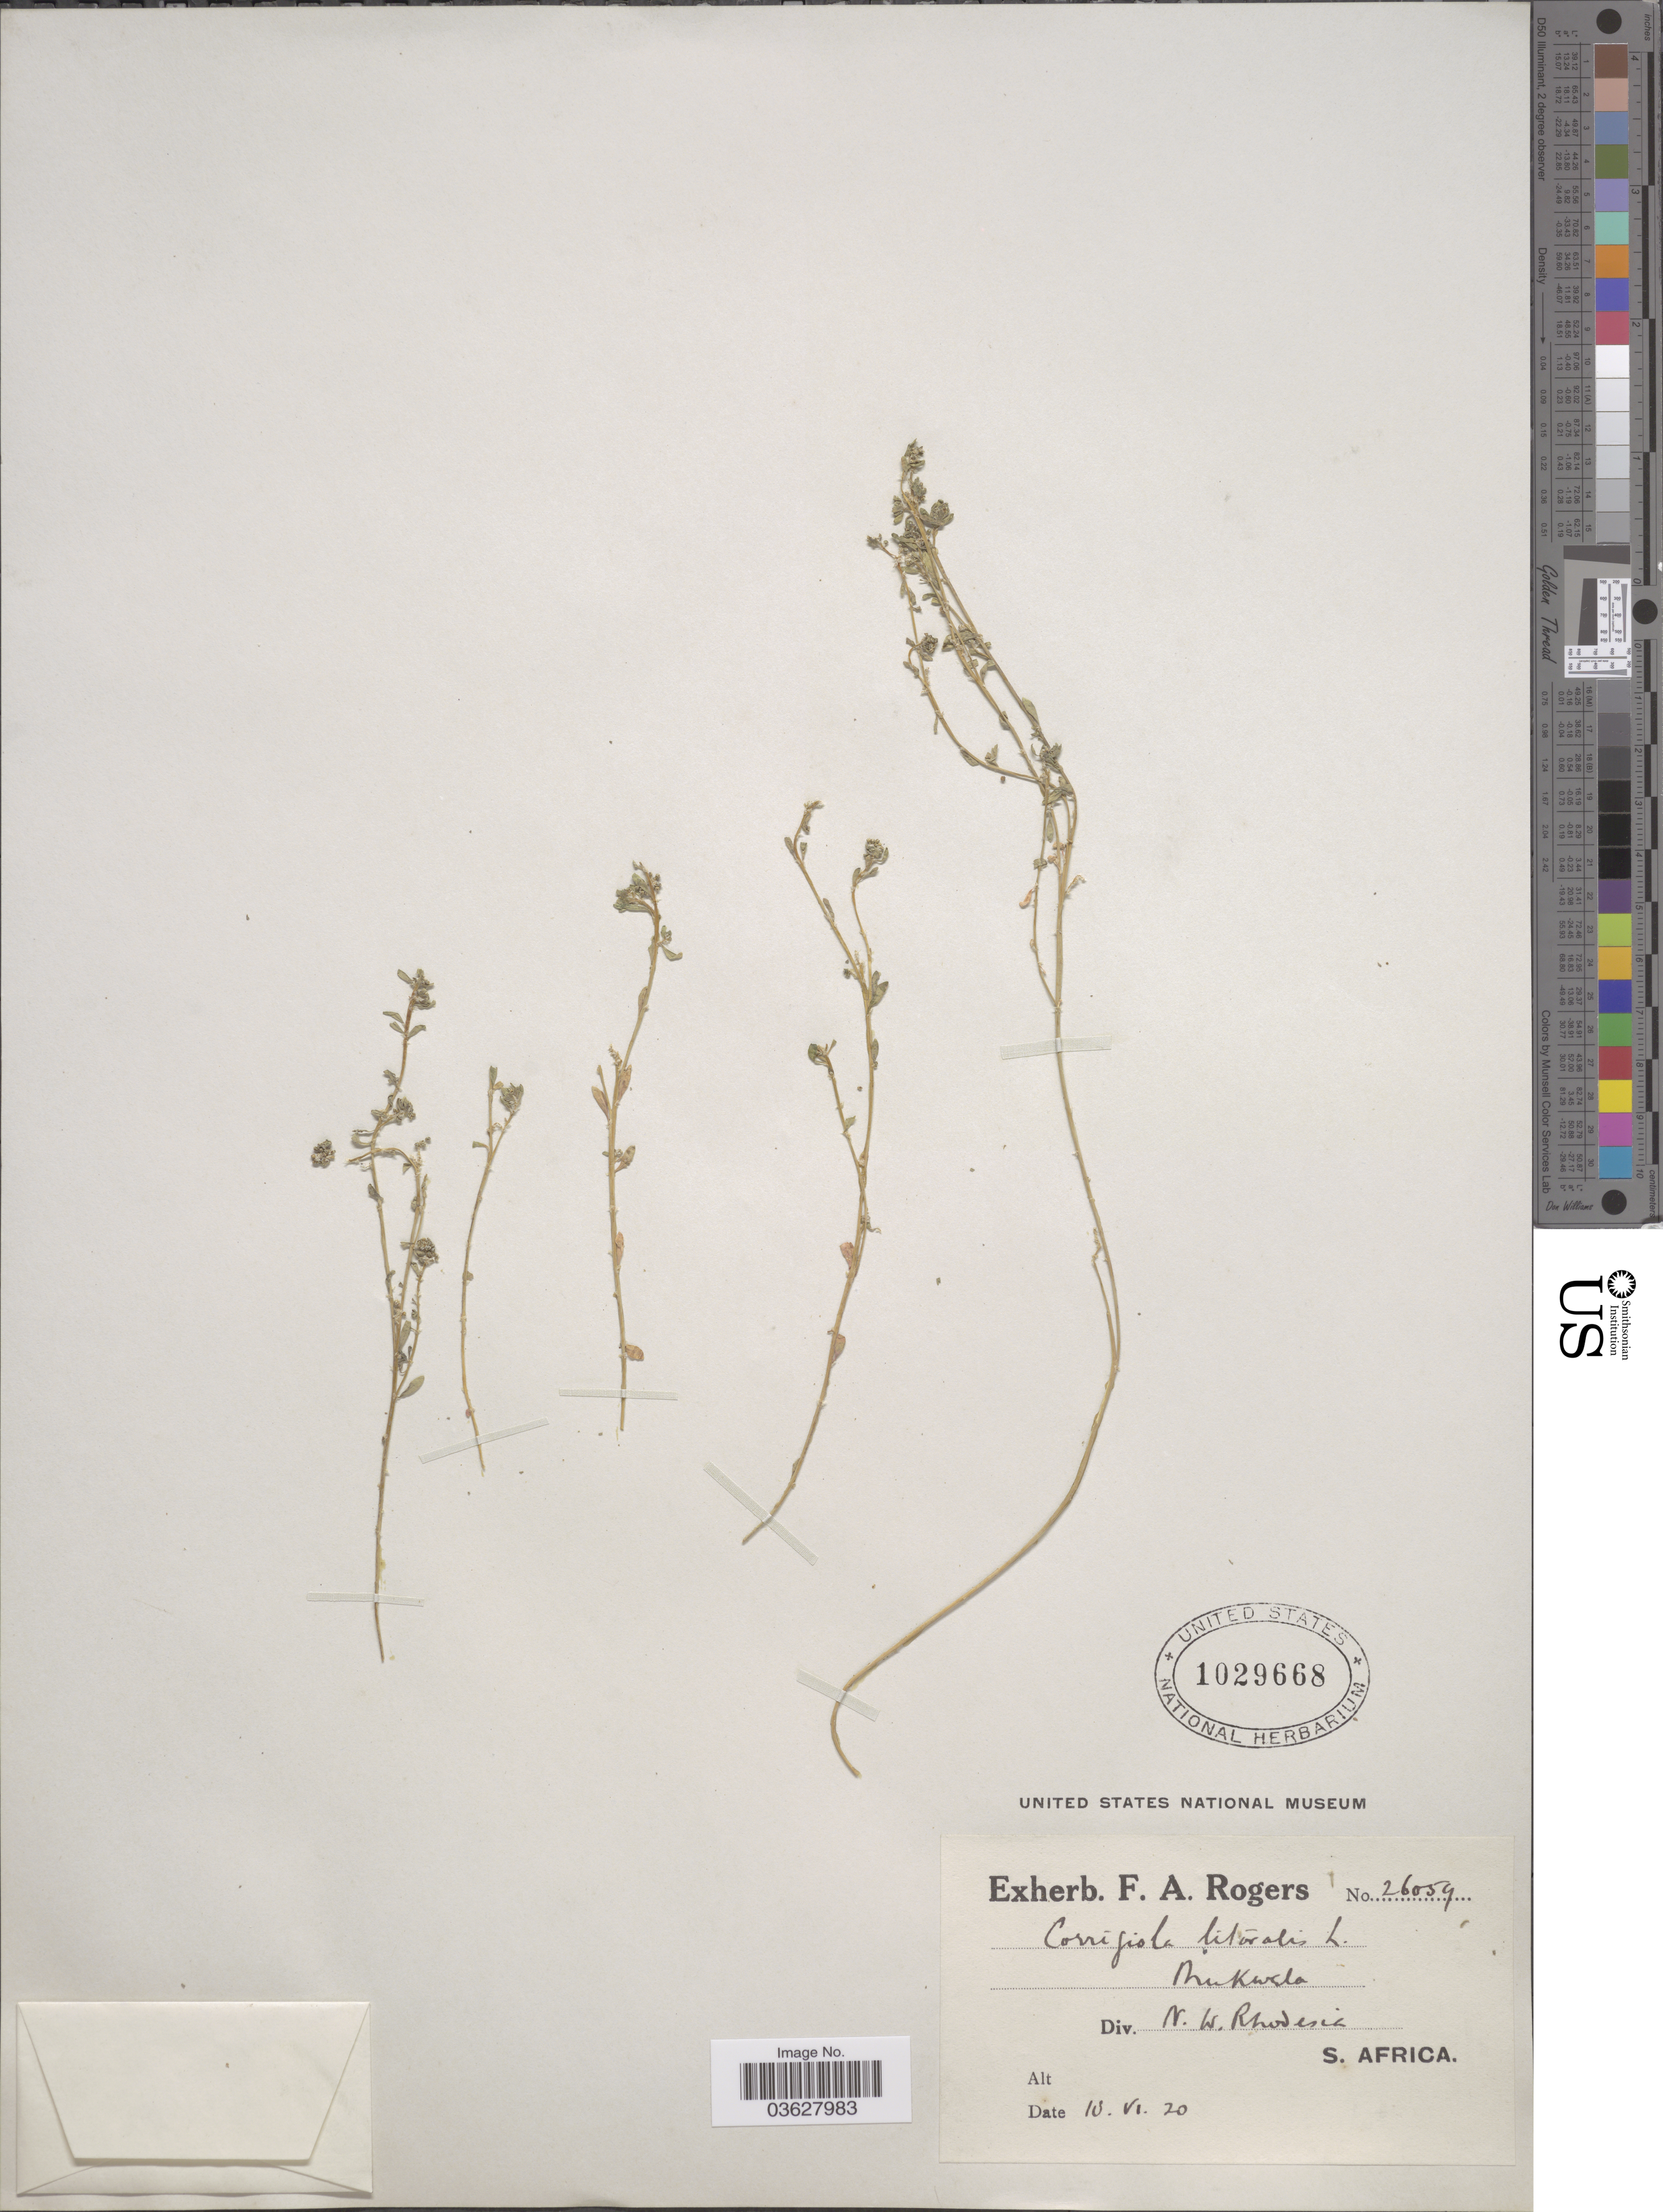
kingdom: Plantae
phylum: Tracheophyta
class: Magnoliopsida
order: Caryophyllales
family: Caryophyllaceae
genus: Corrigiola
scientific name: Corrigiola litoralis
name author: L.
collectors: ex herb. F. A. Rogers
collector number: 26059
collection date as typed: Transcribed d/m/y: 13/6/20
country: Zimbabwe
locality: Mukwela. Div. N. W. Rhodesia. S. Africa.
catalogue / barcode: US 1029668